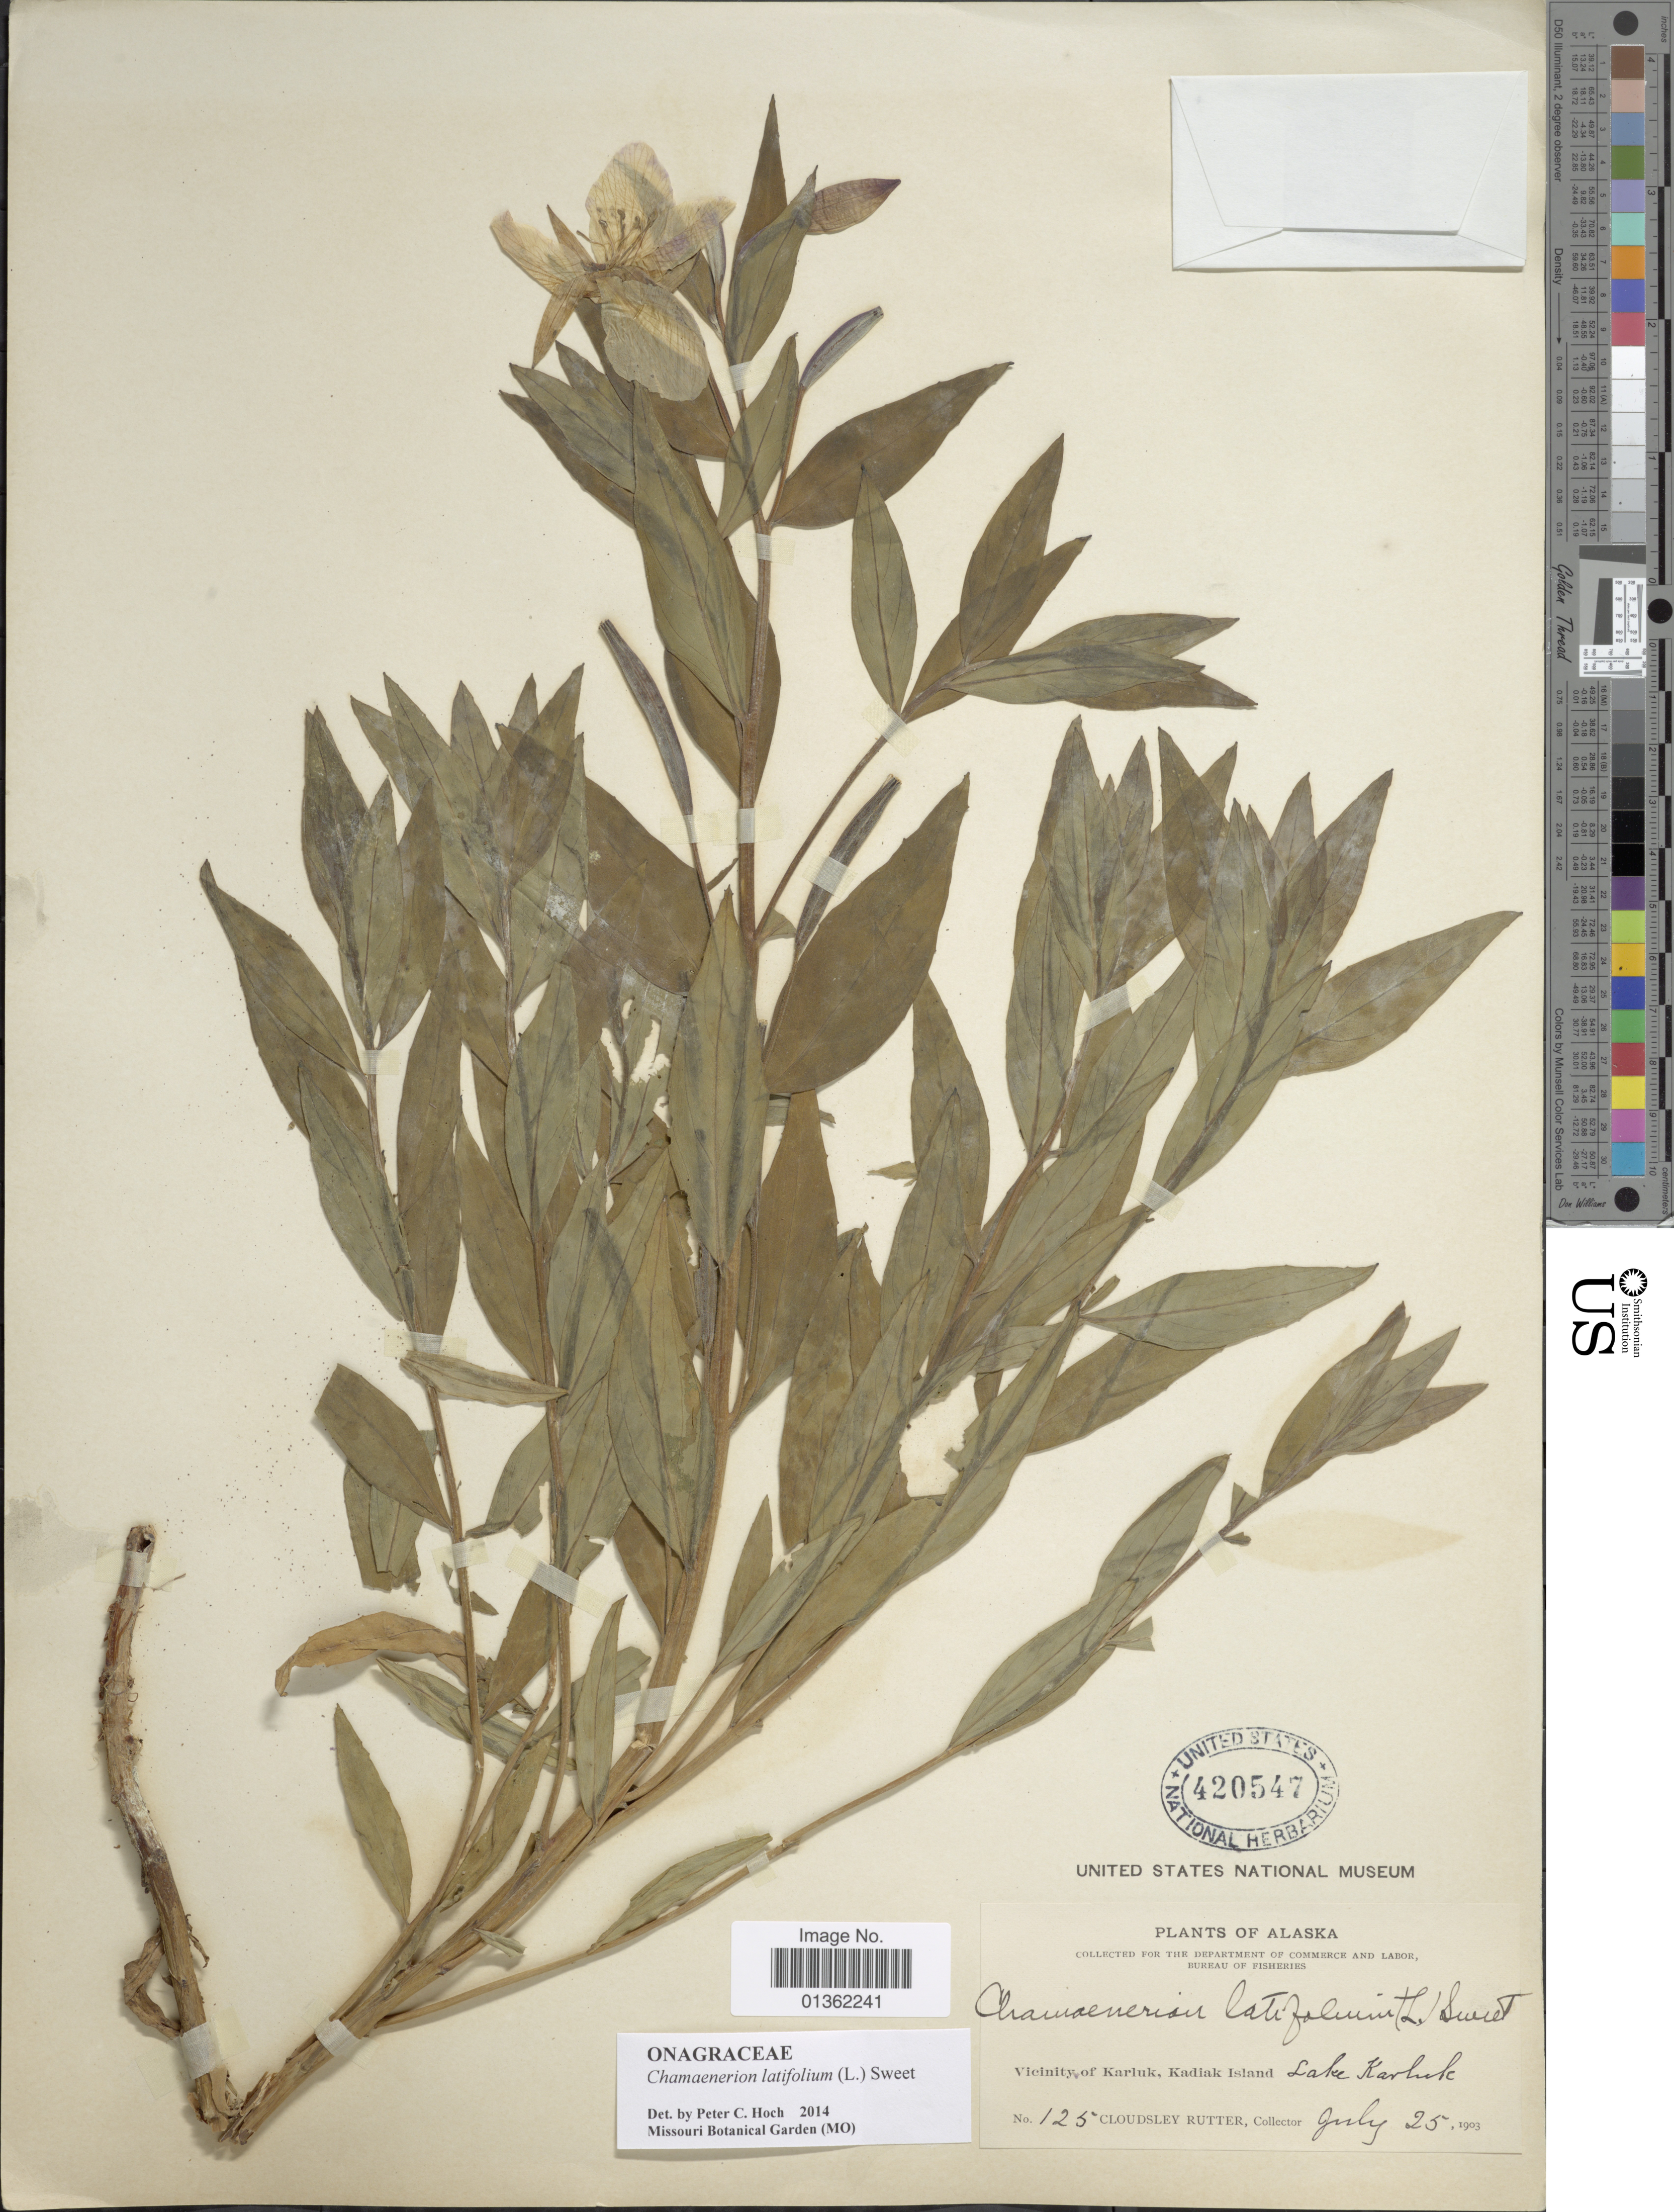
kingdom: Plantae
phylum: Tracheophyta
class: Magnoliopsida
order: Myrtales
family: Onagraceae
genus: Chamaenerion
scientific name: Chamaenerion latifolium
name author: (L.) Th. Fr. & Lange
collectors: C. Rutter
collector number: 125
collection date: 1903-07-25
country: United States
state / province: Alaska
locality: Vicinity of Karluk, Kadiak Island, Lake Karluk.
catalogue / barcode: US 420547